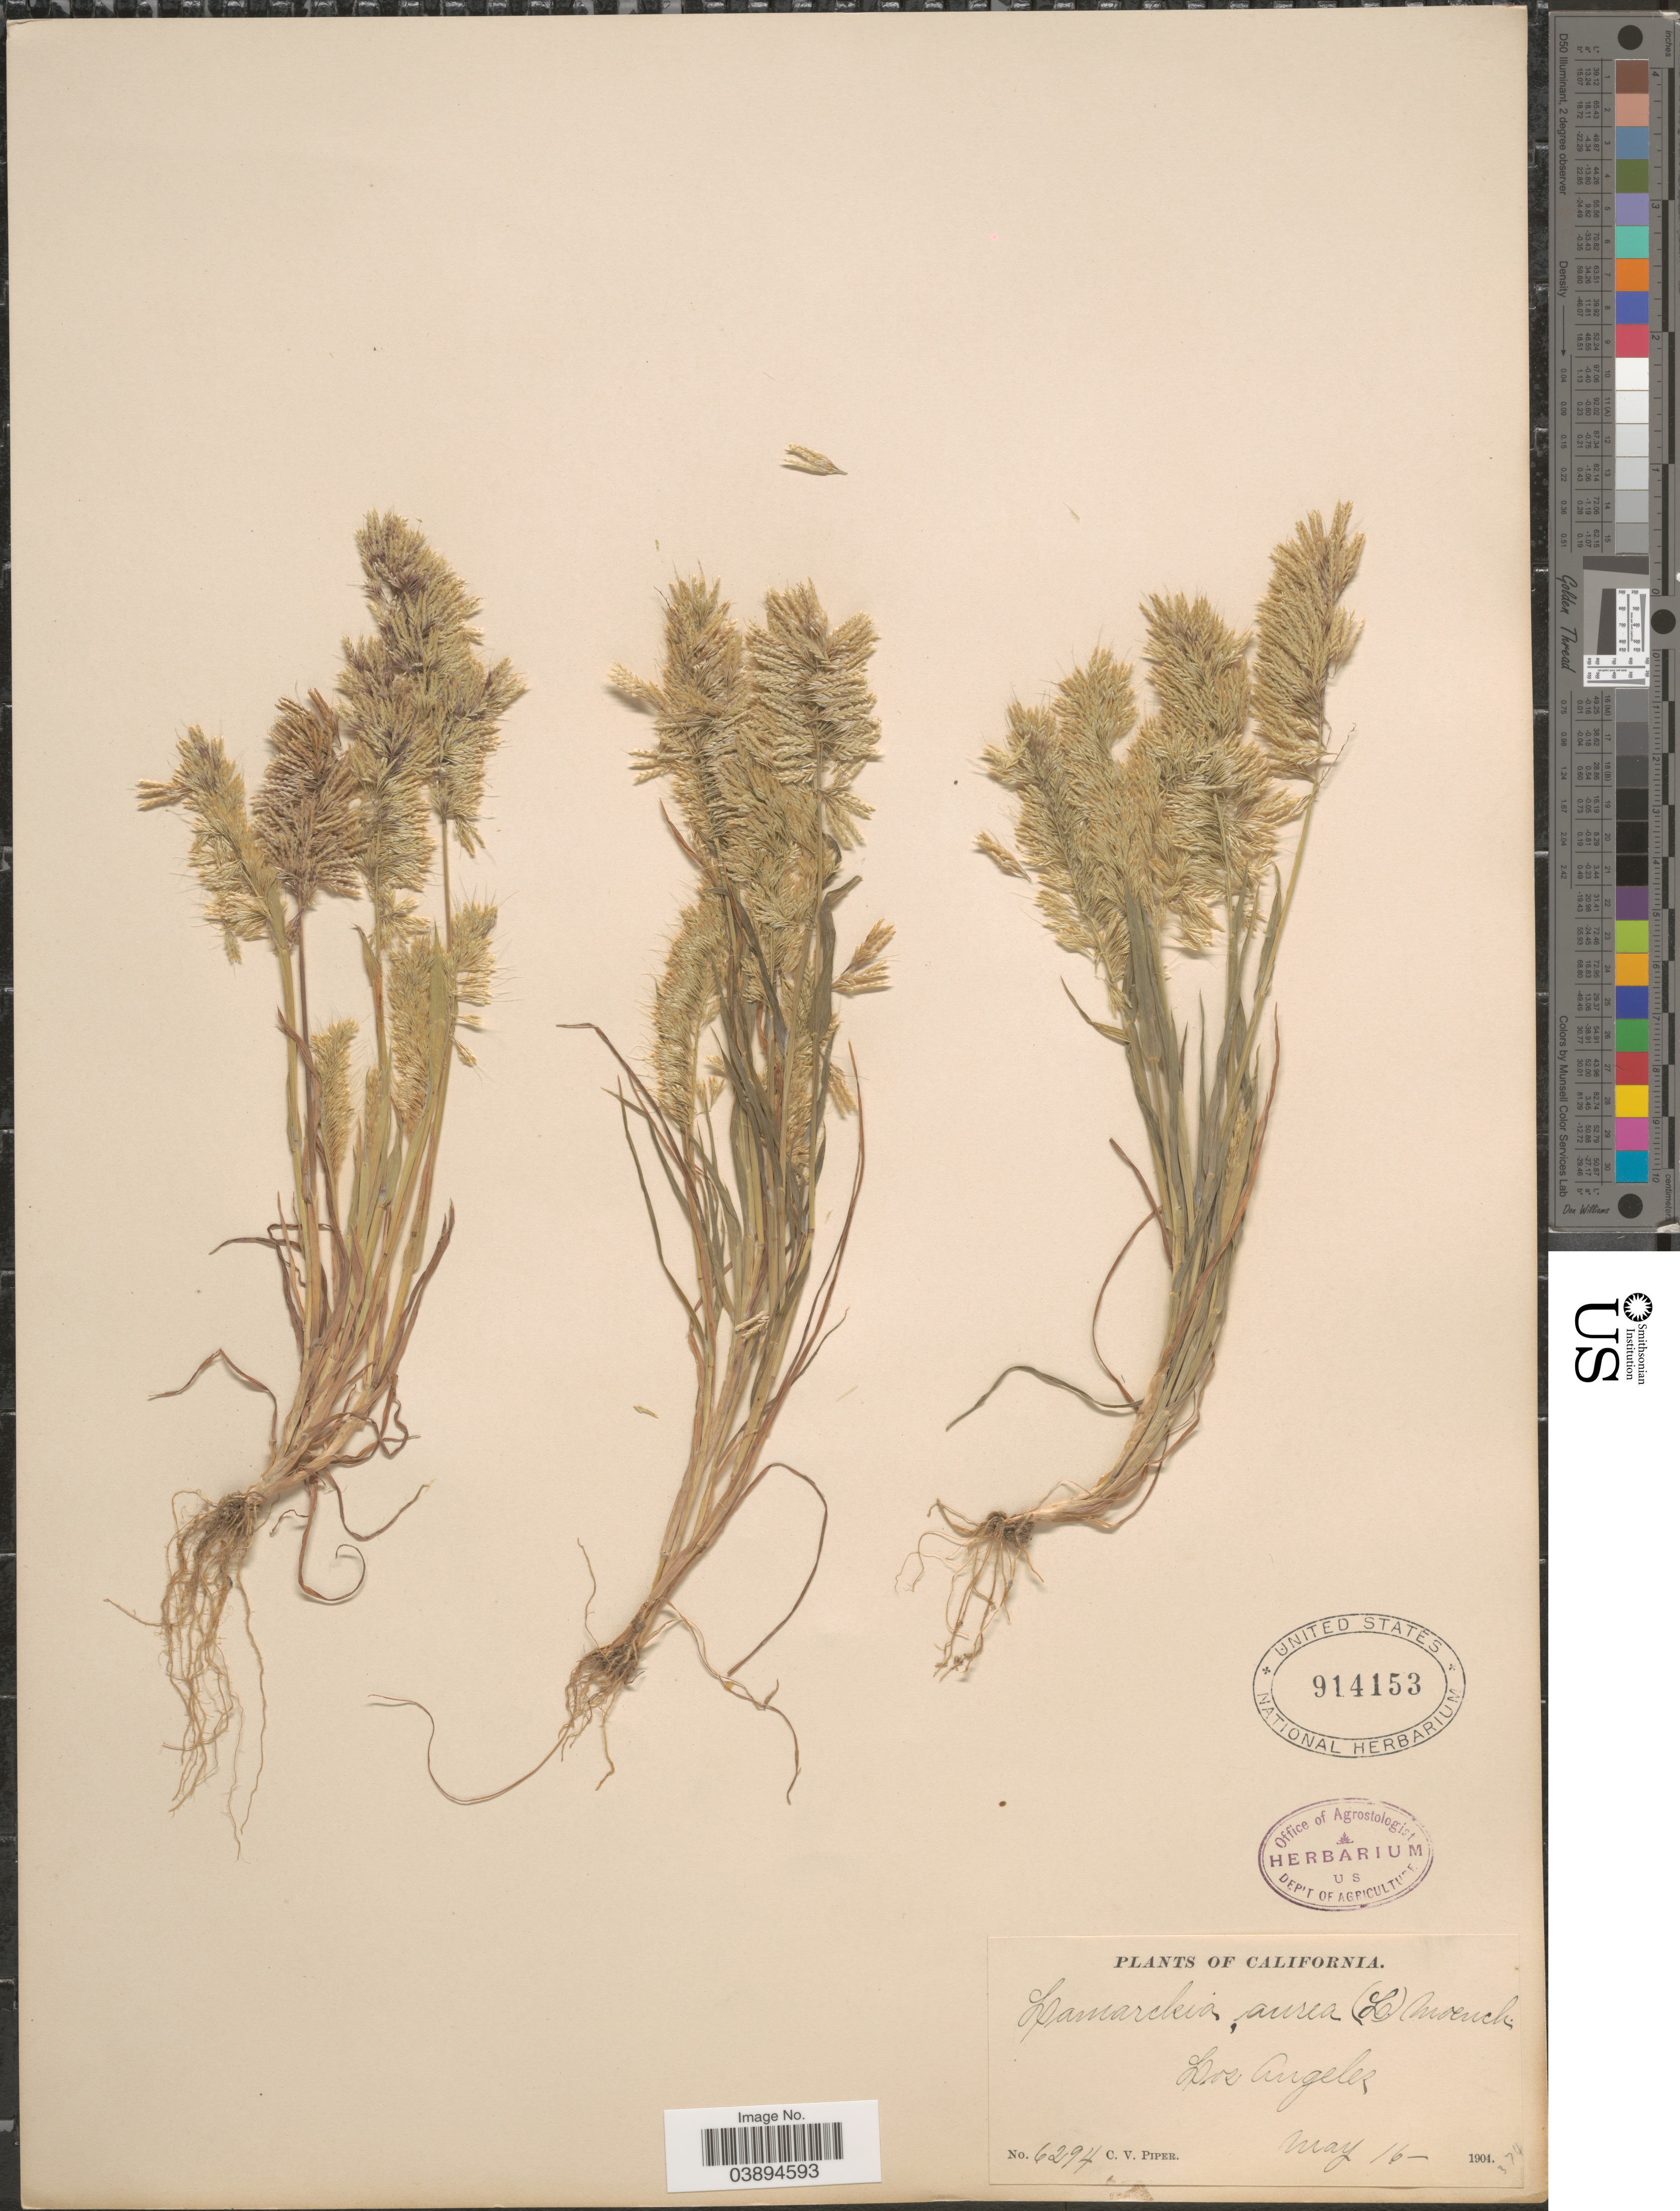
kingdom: Plantae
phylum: Tracheophyta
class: Liliopsida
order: Poales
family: Poaceae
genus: Lamarckia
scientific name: Lamarckia aurea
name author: (L.) Moench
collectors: C. V. Piper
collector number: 6294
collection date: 1904-05-16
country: United States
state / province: California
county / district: Los Angeles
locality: Los Angeles.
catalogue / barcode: US 914153